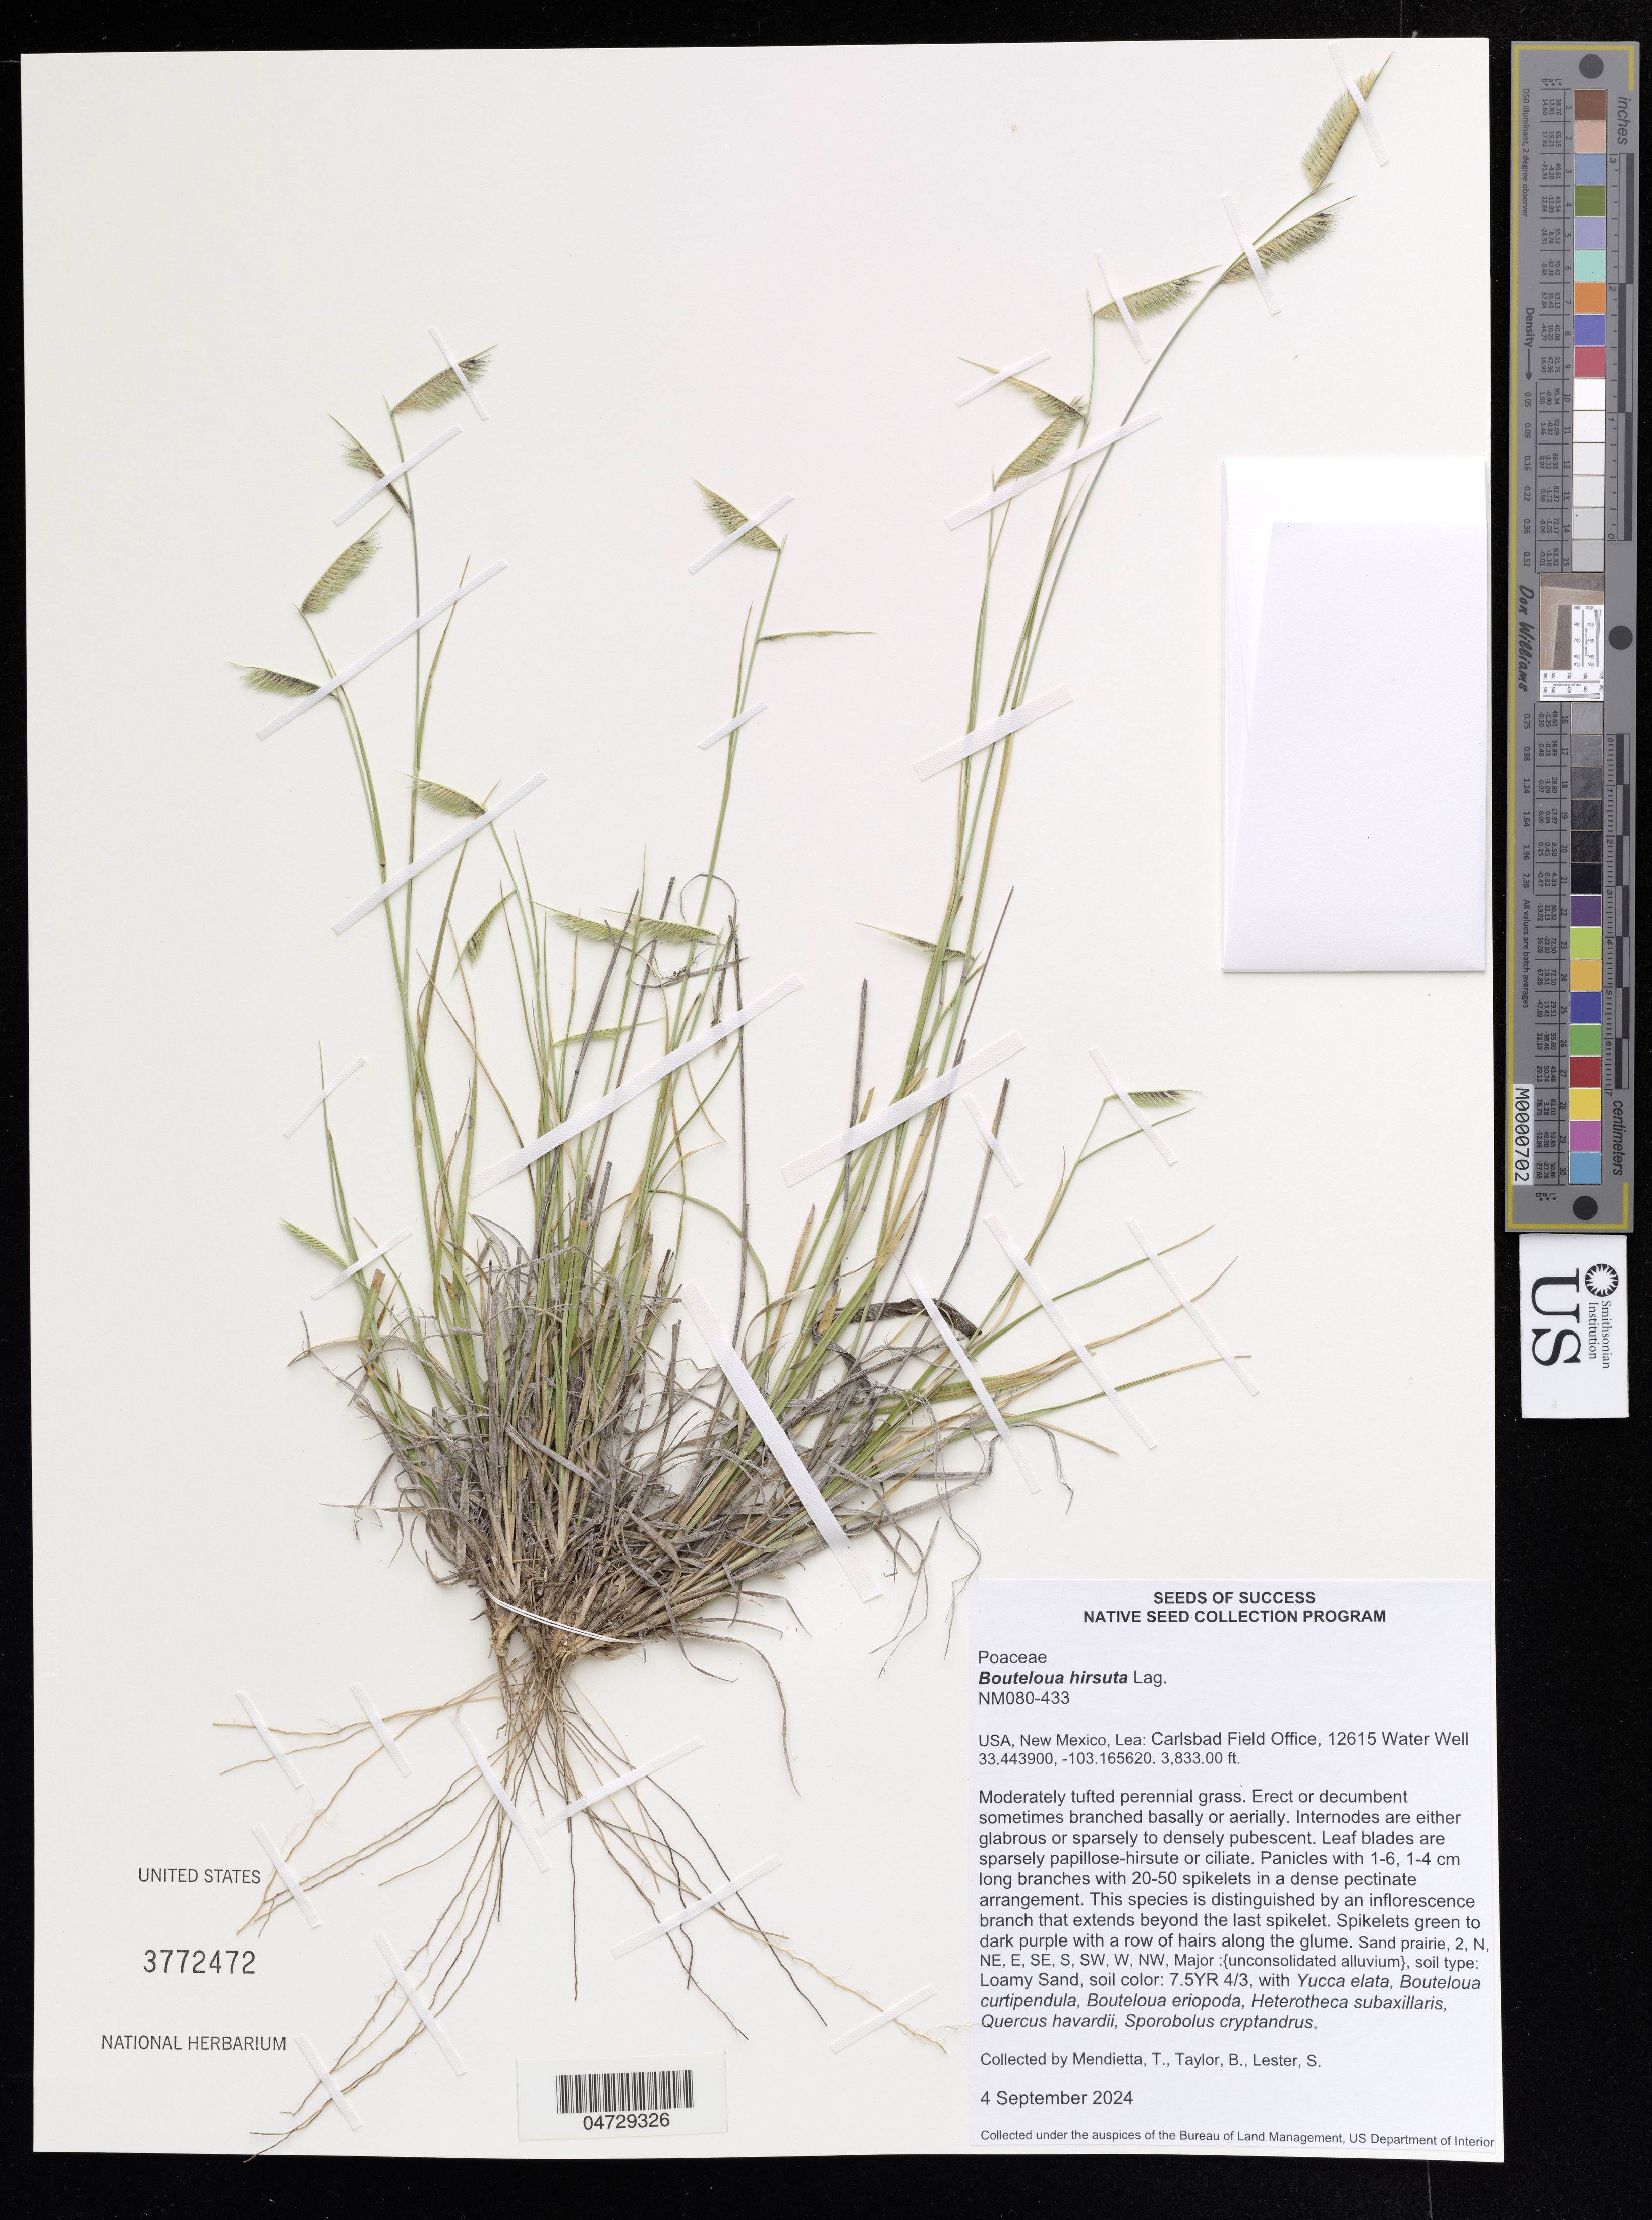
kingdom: Plantae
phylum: Tracheophyta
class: Liliopsida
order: Poales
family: Poaceae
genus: Bouteloua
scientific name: Bouteloua hirsuta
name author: Lag.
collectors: T. Mendietta, B. Taylor & S. Lester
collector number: NM080-433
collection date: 2024-09-04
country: United States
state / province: New Mexico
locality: Lea: Carlsbad Field Office, 12615 Water Well.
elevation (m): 1168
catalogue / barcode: US 3772472